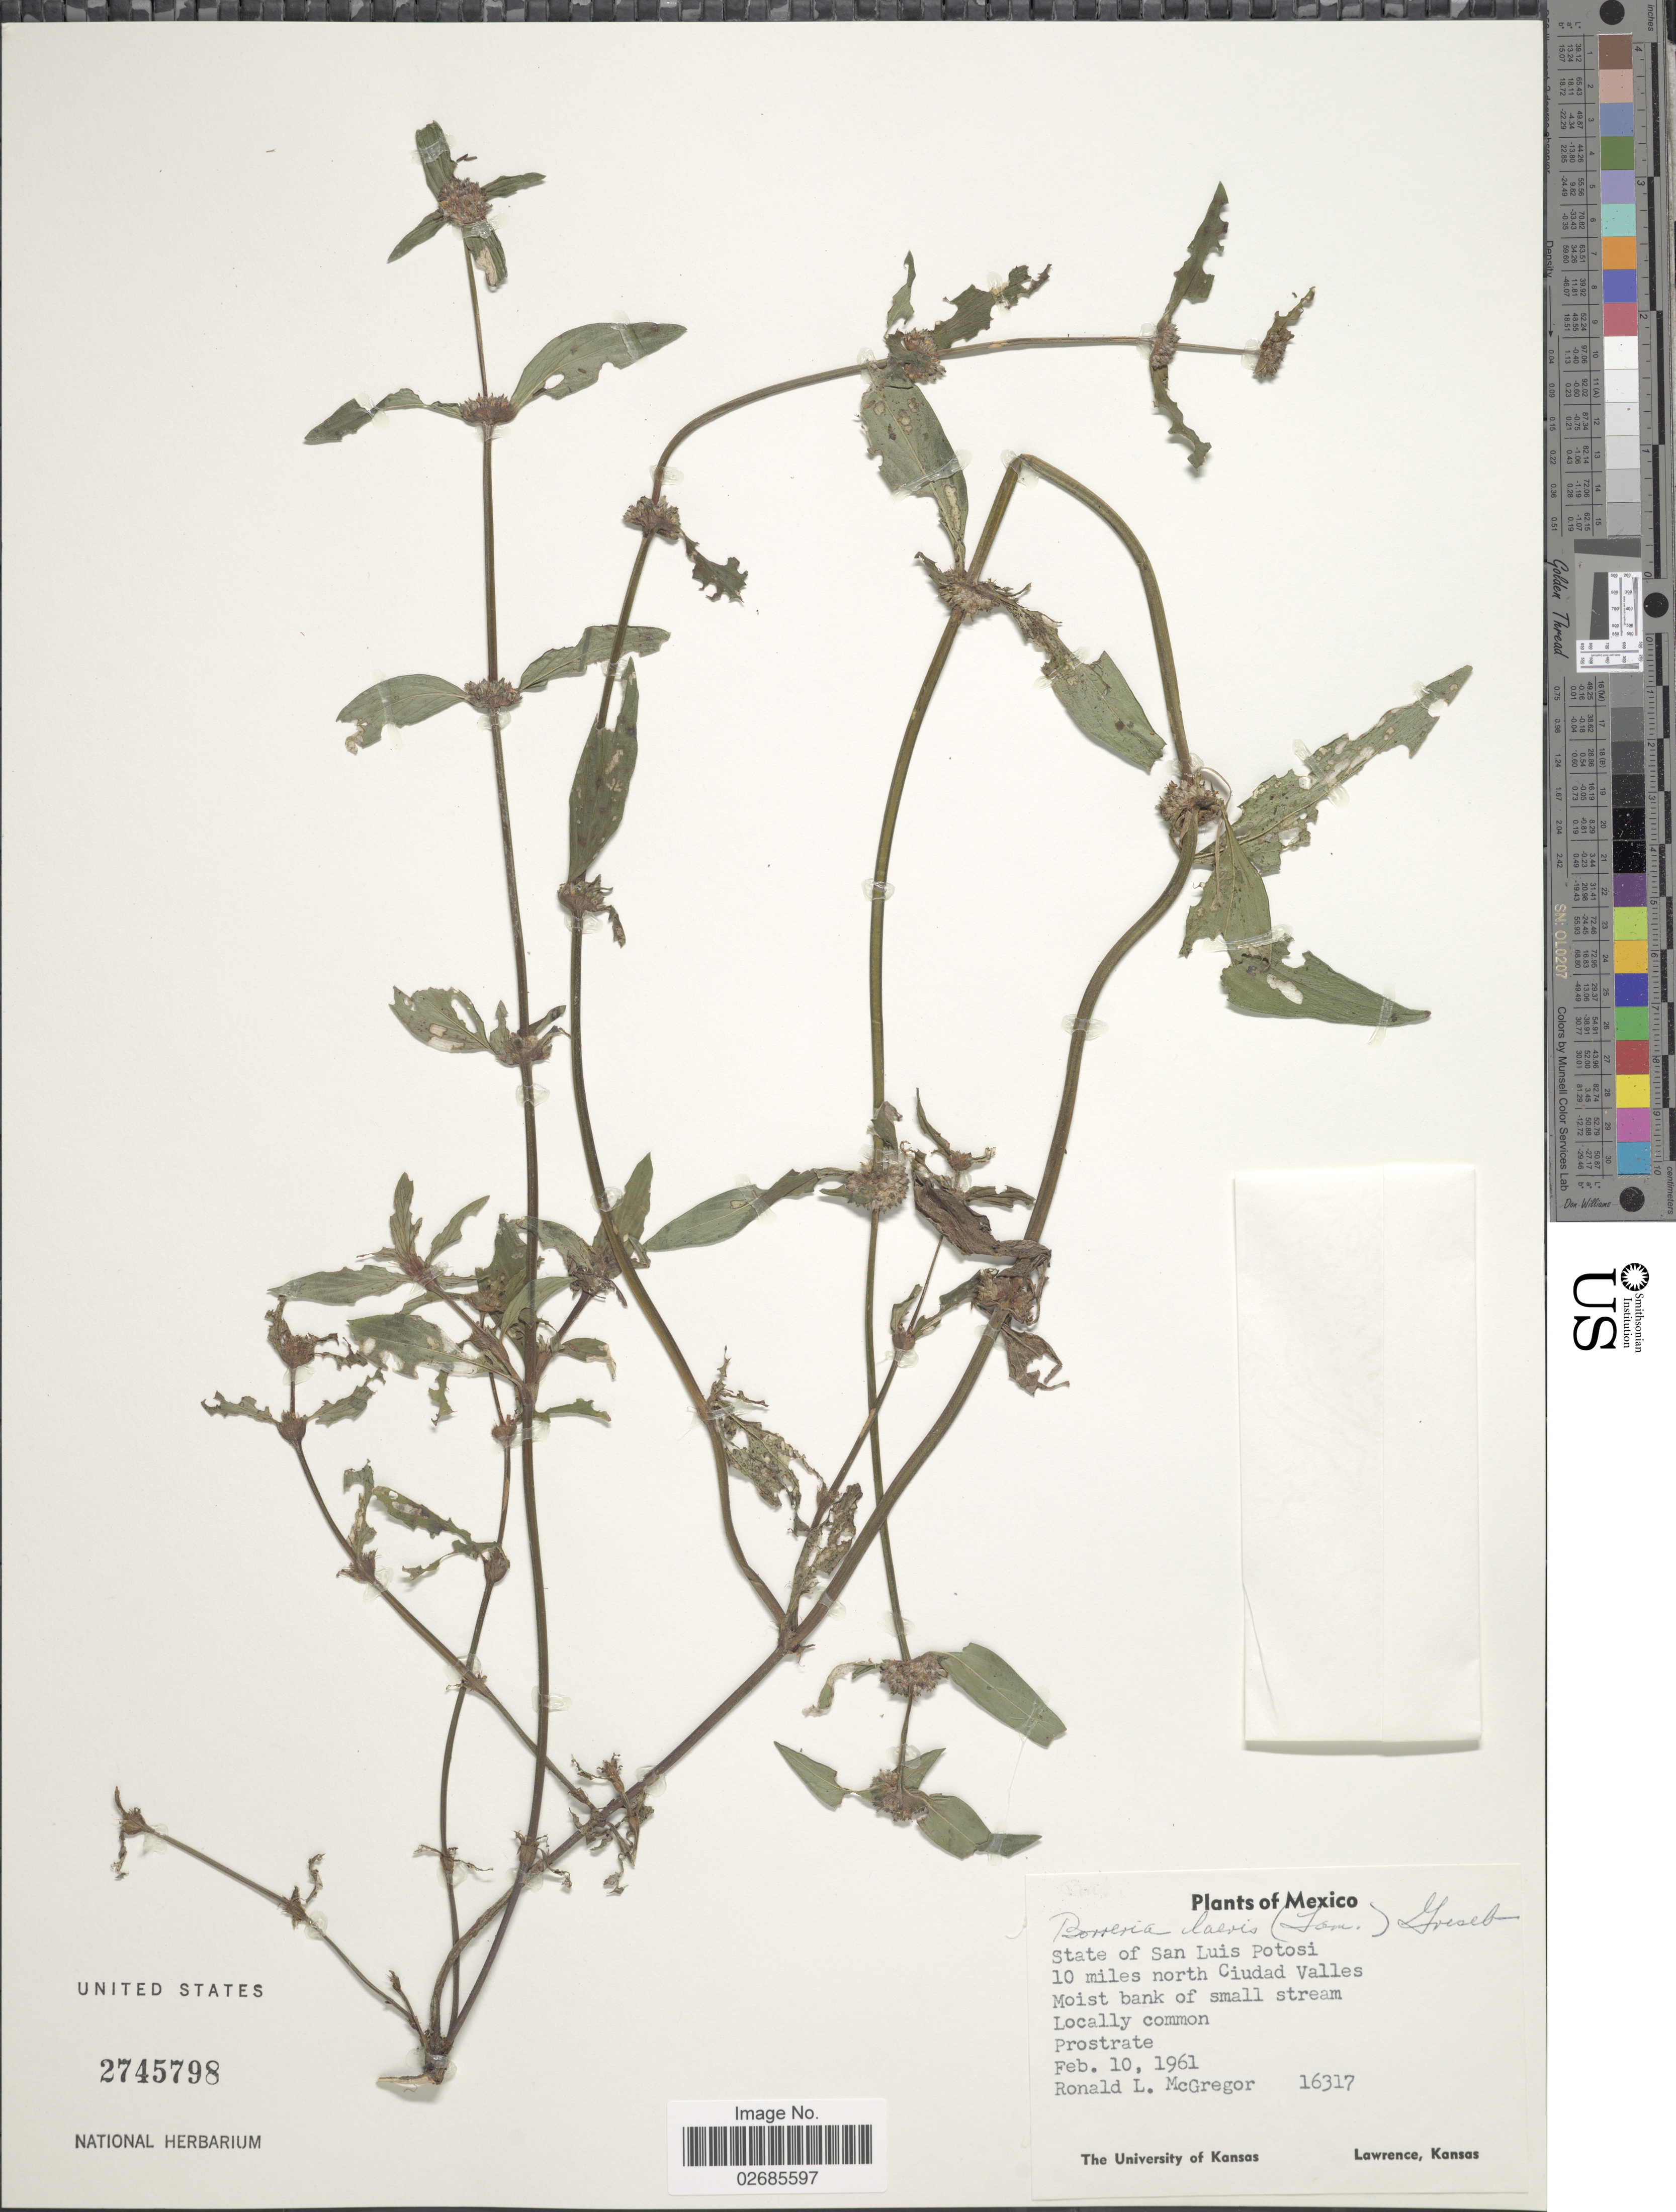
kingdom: Plantae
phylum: Tracheophyta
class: Magnoliopsida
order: Gentianales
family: Rubiaceae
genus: Borreria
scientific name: Borreria assurgens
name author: (Ruiz & Pav.) Griseb.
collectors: R. McGregor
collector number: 16317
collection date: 1961-02-10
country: Mexico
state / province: San Luis Potosí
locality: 10 miles north Ciudad Valles, Moist bank of small stream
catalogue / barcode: US 2745798